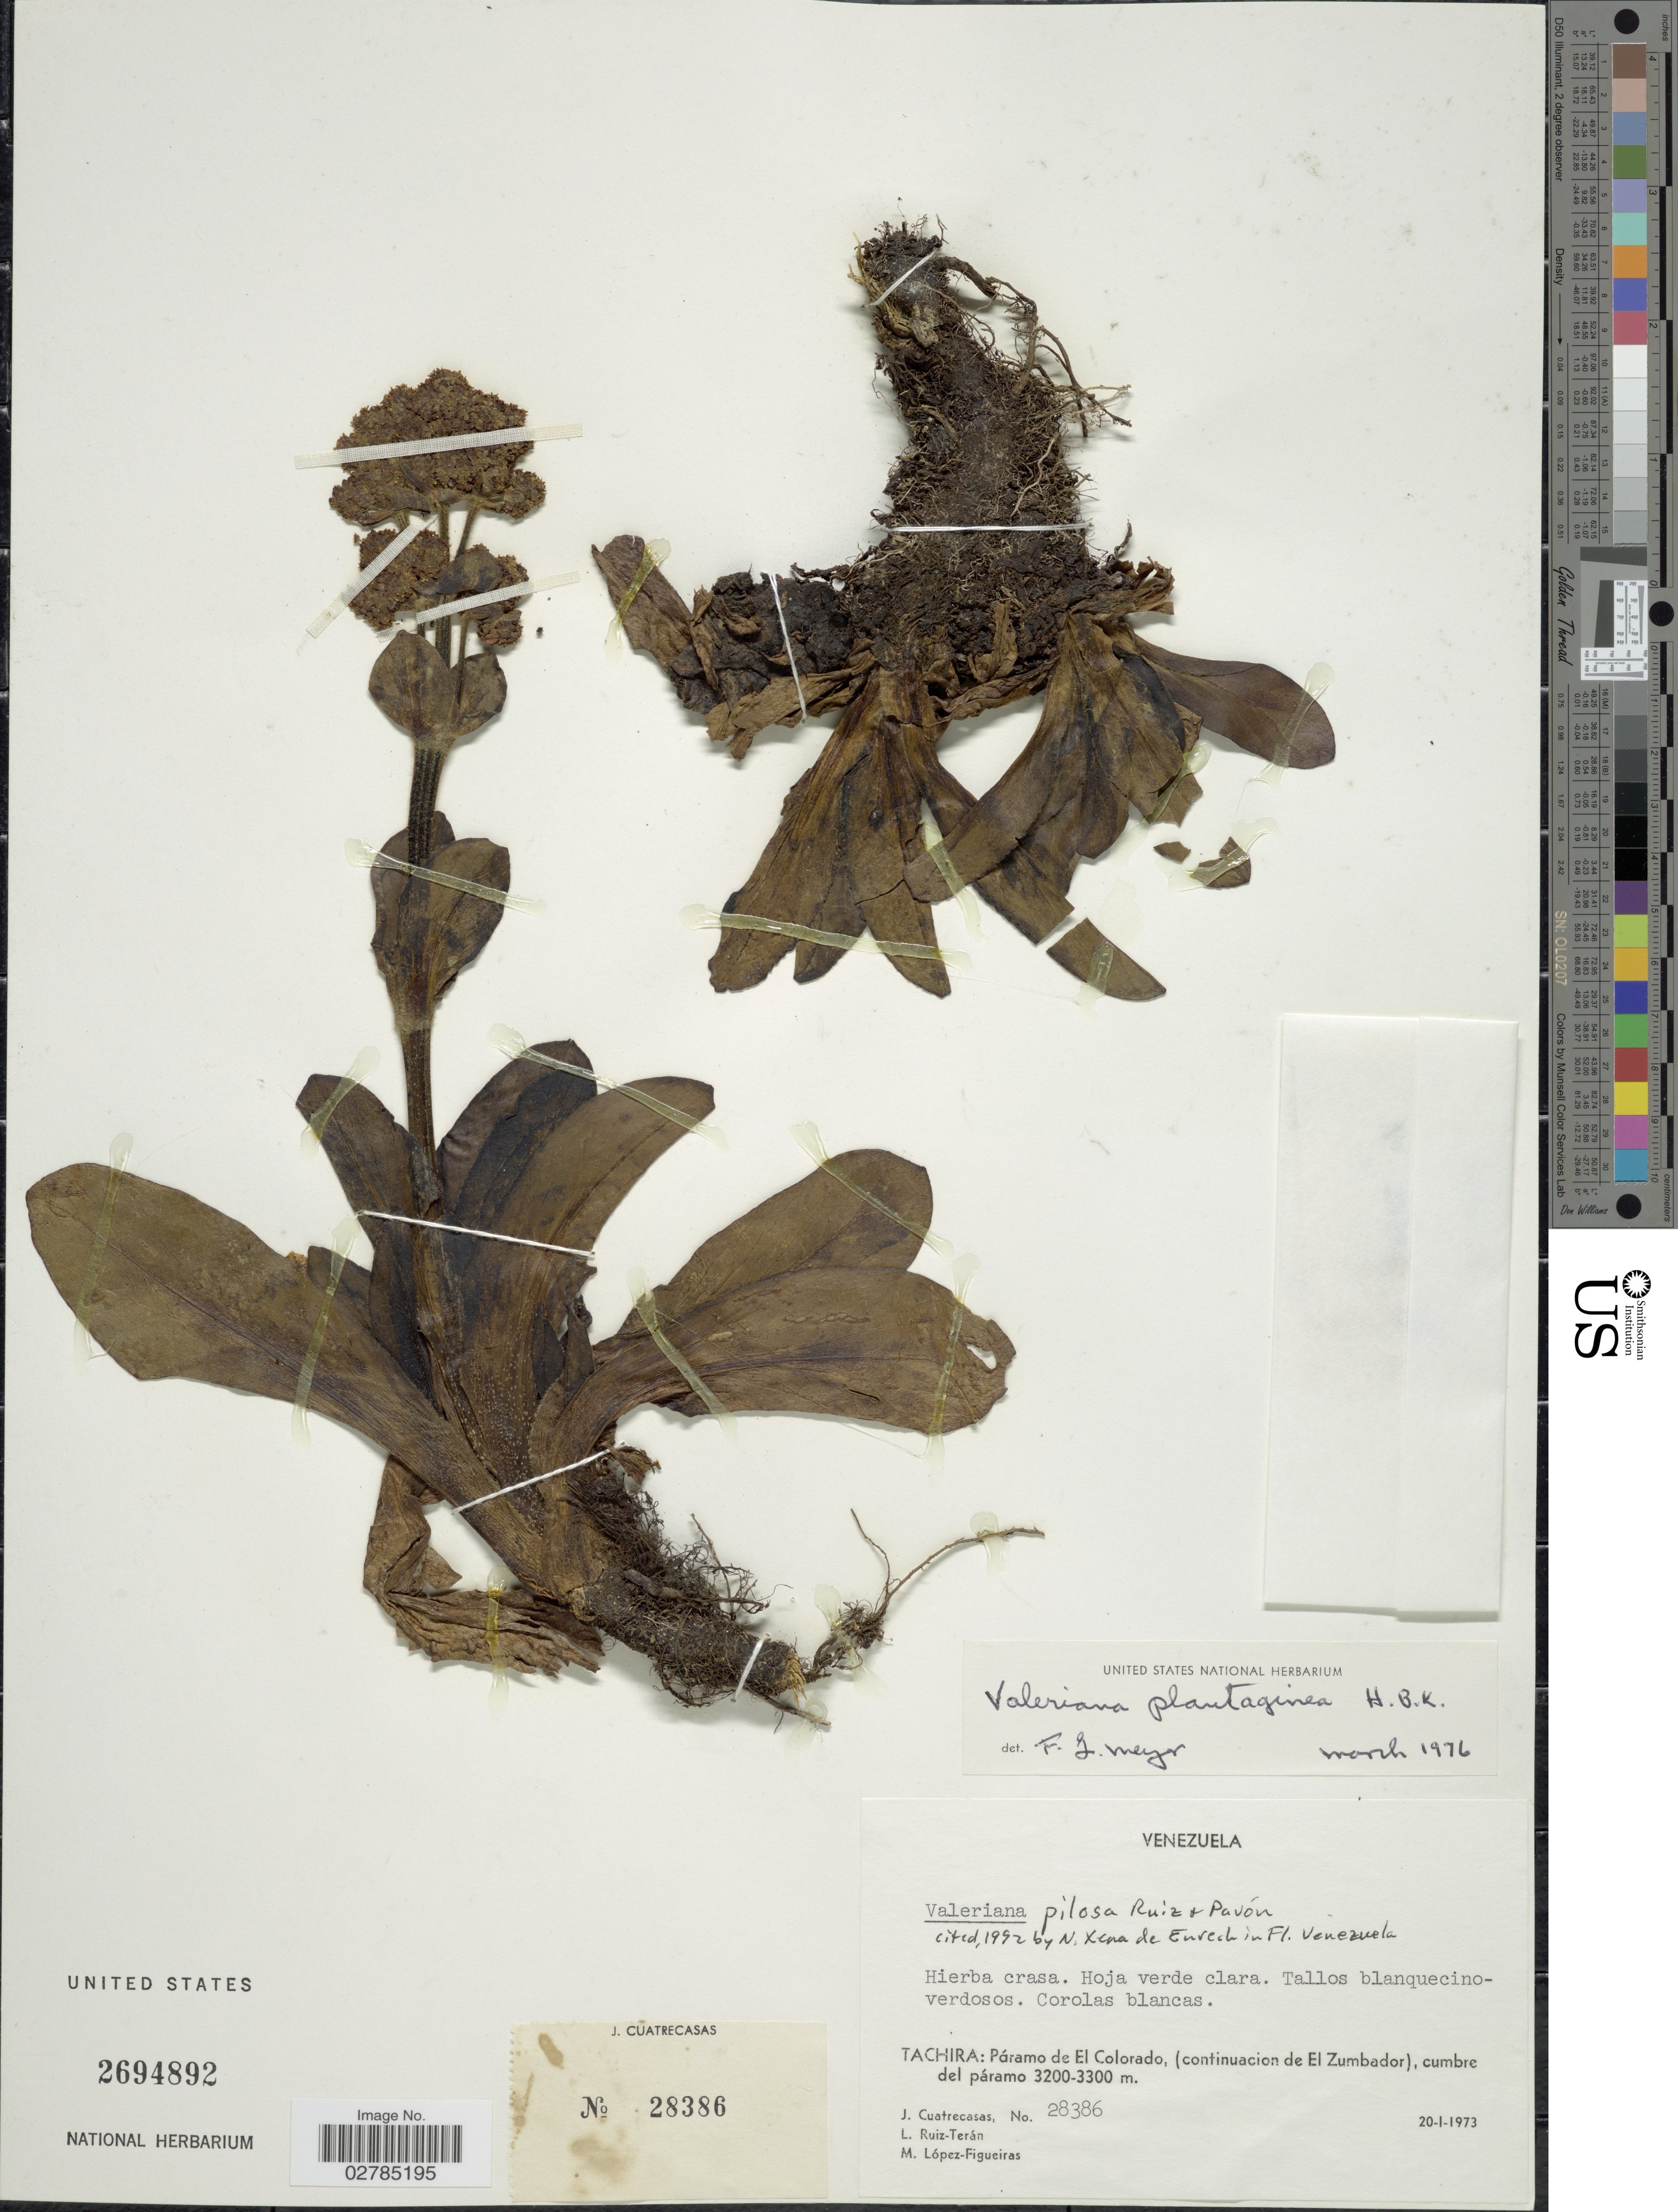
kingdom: Plantae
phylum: Tracheophyta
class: Magnoliopsida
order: Dipsacales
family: Caprifoliaceae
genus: Valeriana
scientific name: Valeriana plantaginea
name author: Kunth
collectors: J. Cuatrecasas, L. E. Ruíz-Terán & M. López Figueiras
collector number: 28386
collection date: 1973-01-20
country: Venezuela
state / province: Tachira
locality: Páramo de El Colorado, (continuacion de El Zumbador), cumbre del páramo.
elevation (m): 3200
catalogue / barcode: US 2694892